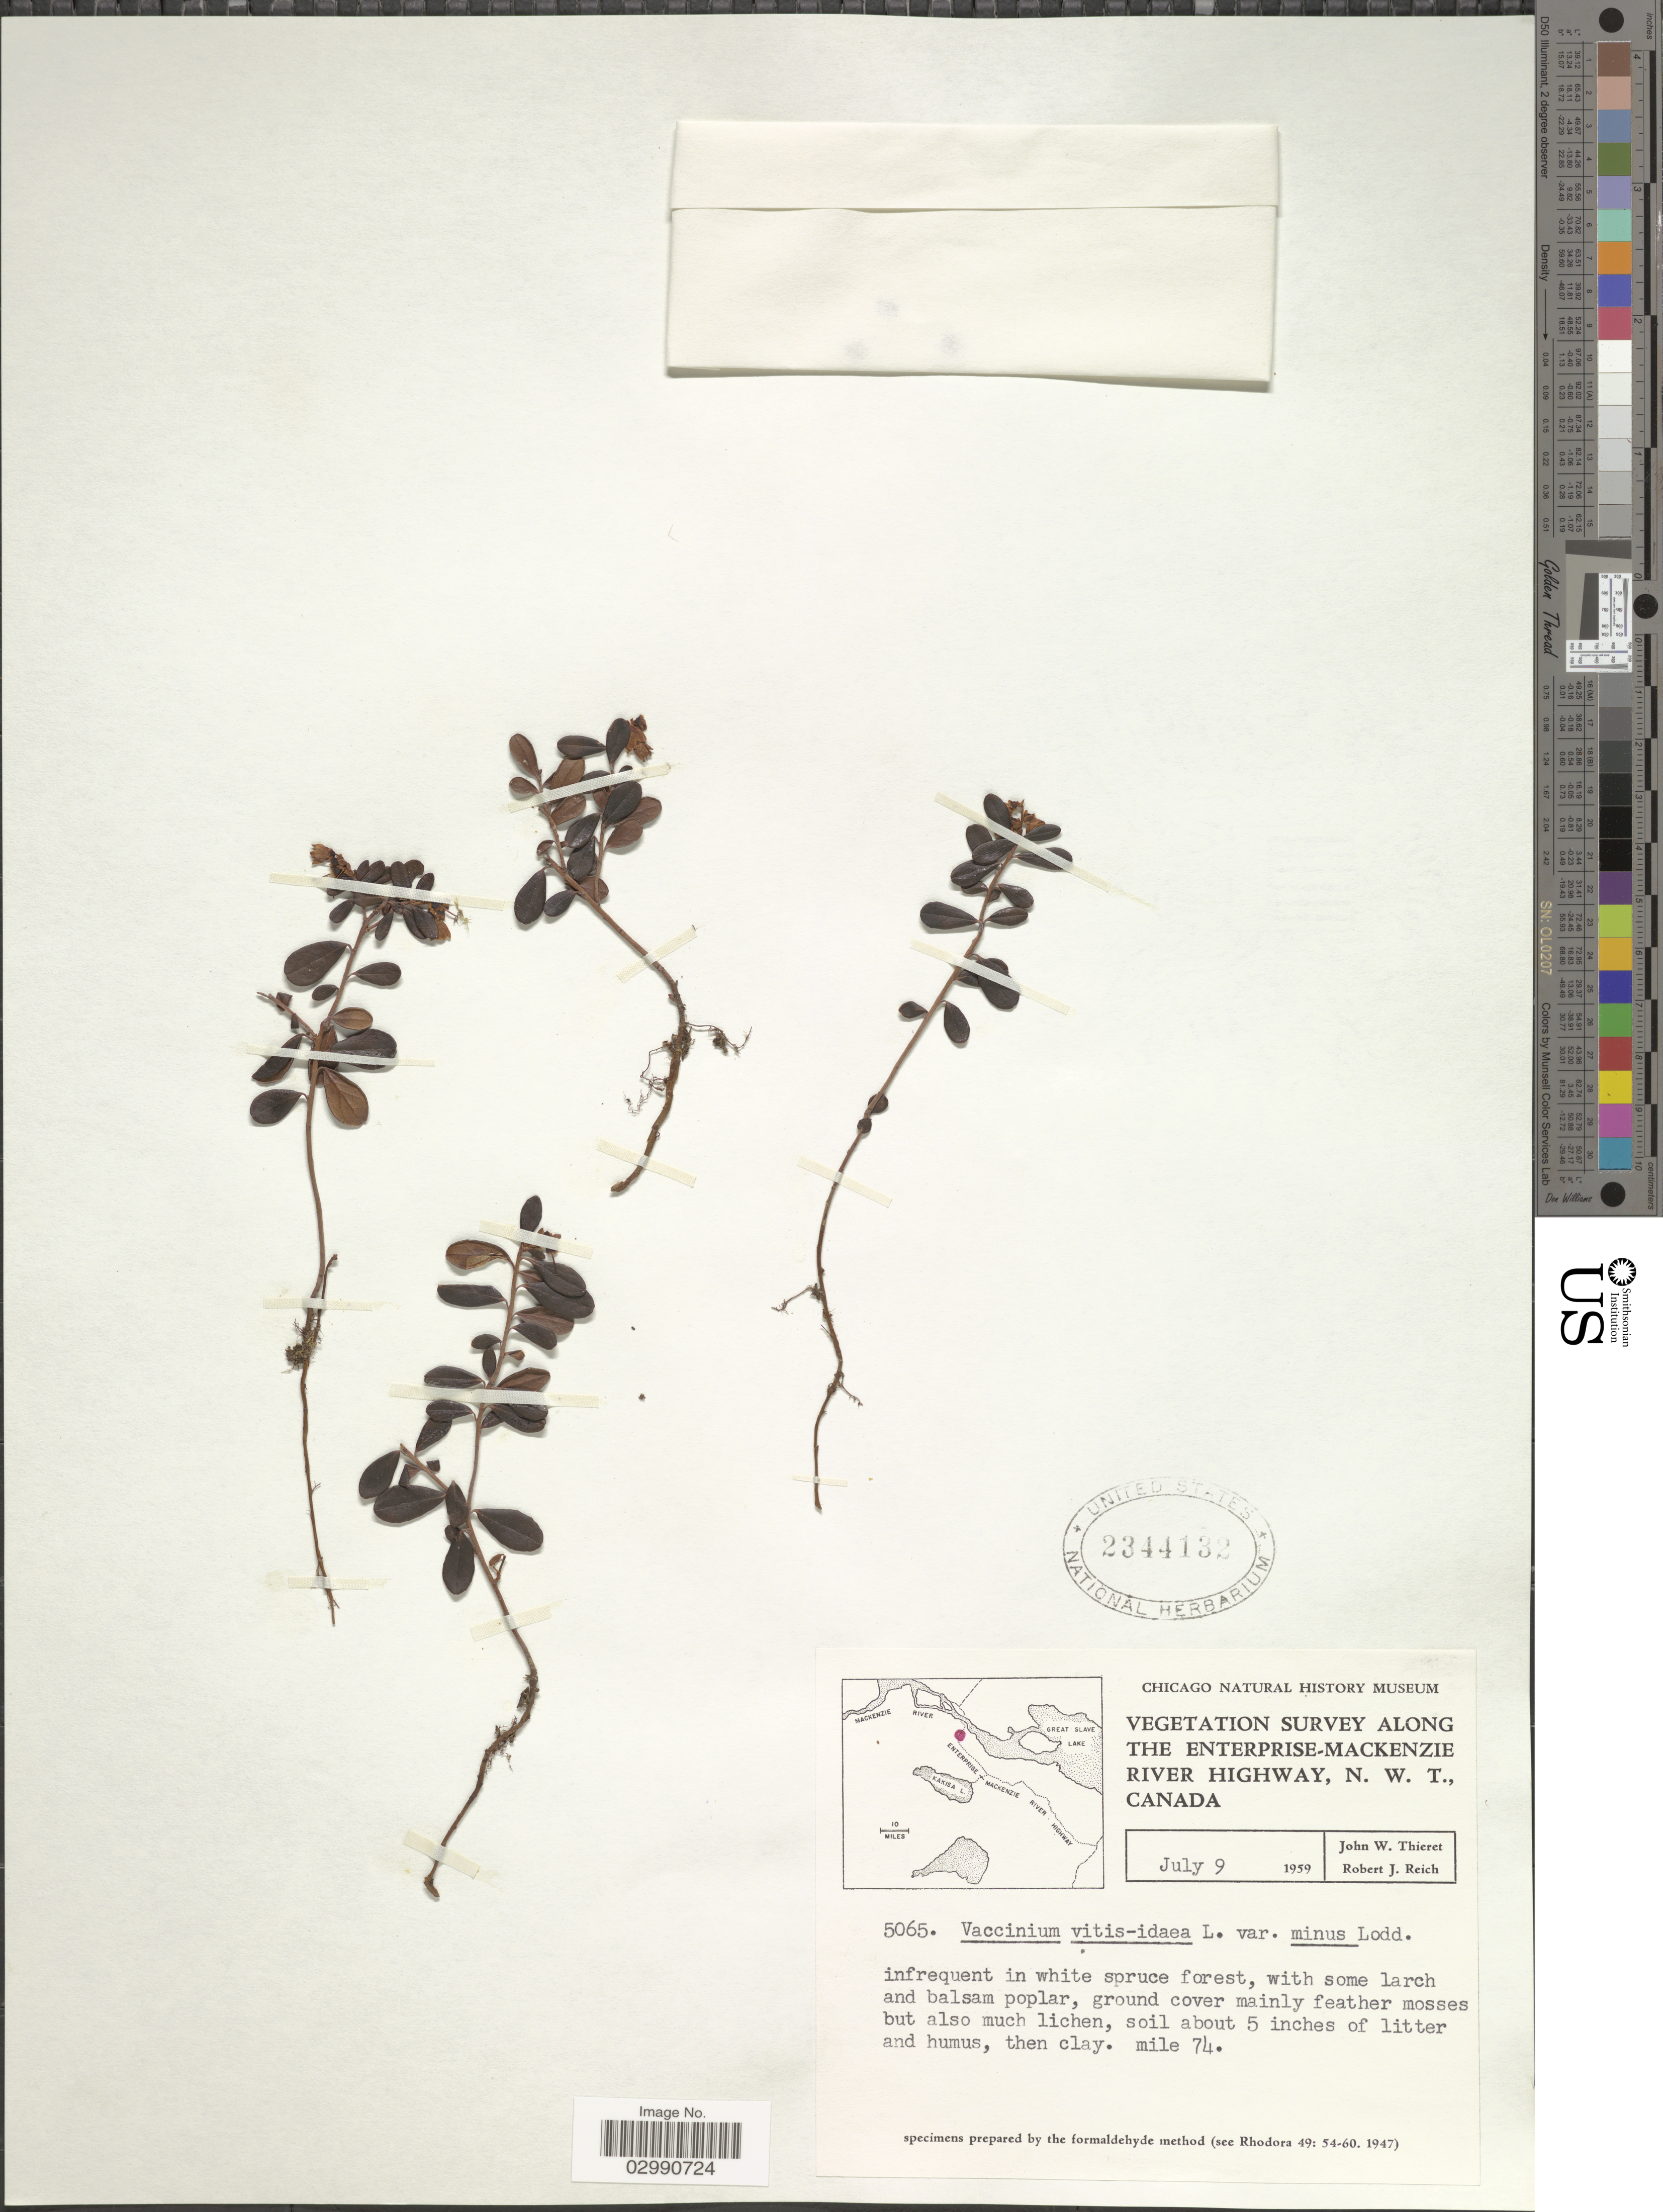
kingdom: Plantae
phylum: Tracheophyta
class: Magnoliopsida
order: Ericales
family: Ericaceae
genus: Vaccinium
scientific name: Vaccinium vitis-idaea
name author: L.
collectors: J. W. Thieret & R. Reich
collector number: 5065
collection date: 1959-07-09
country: Canada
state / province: Northwest Territories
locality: Along The Enterprise-Mackenzie, River Highway, N.W.T., Mile 74.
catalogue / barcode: US 2344132